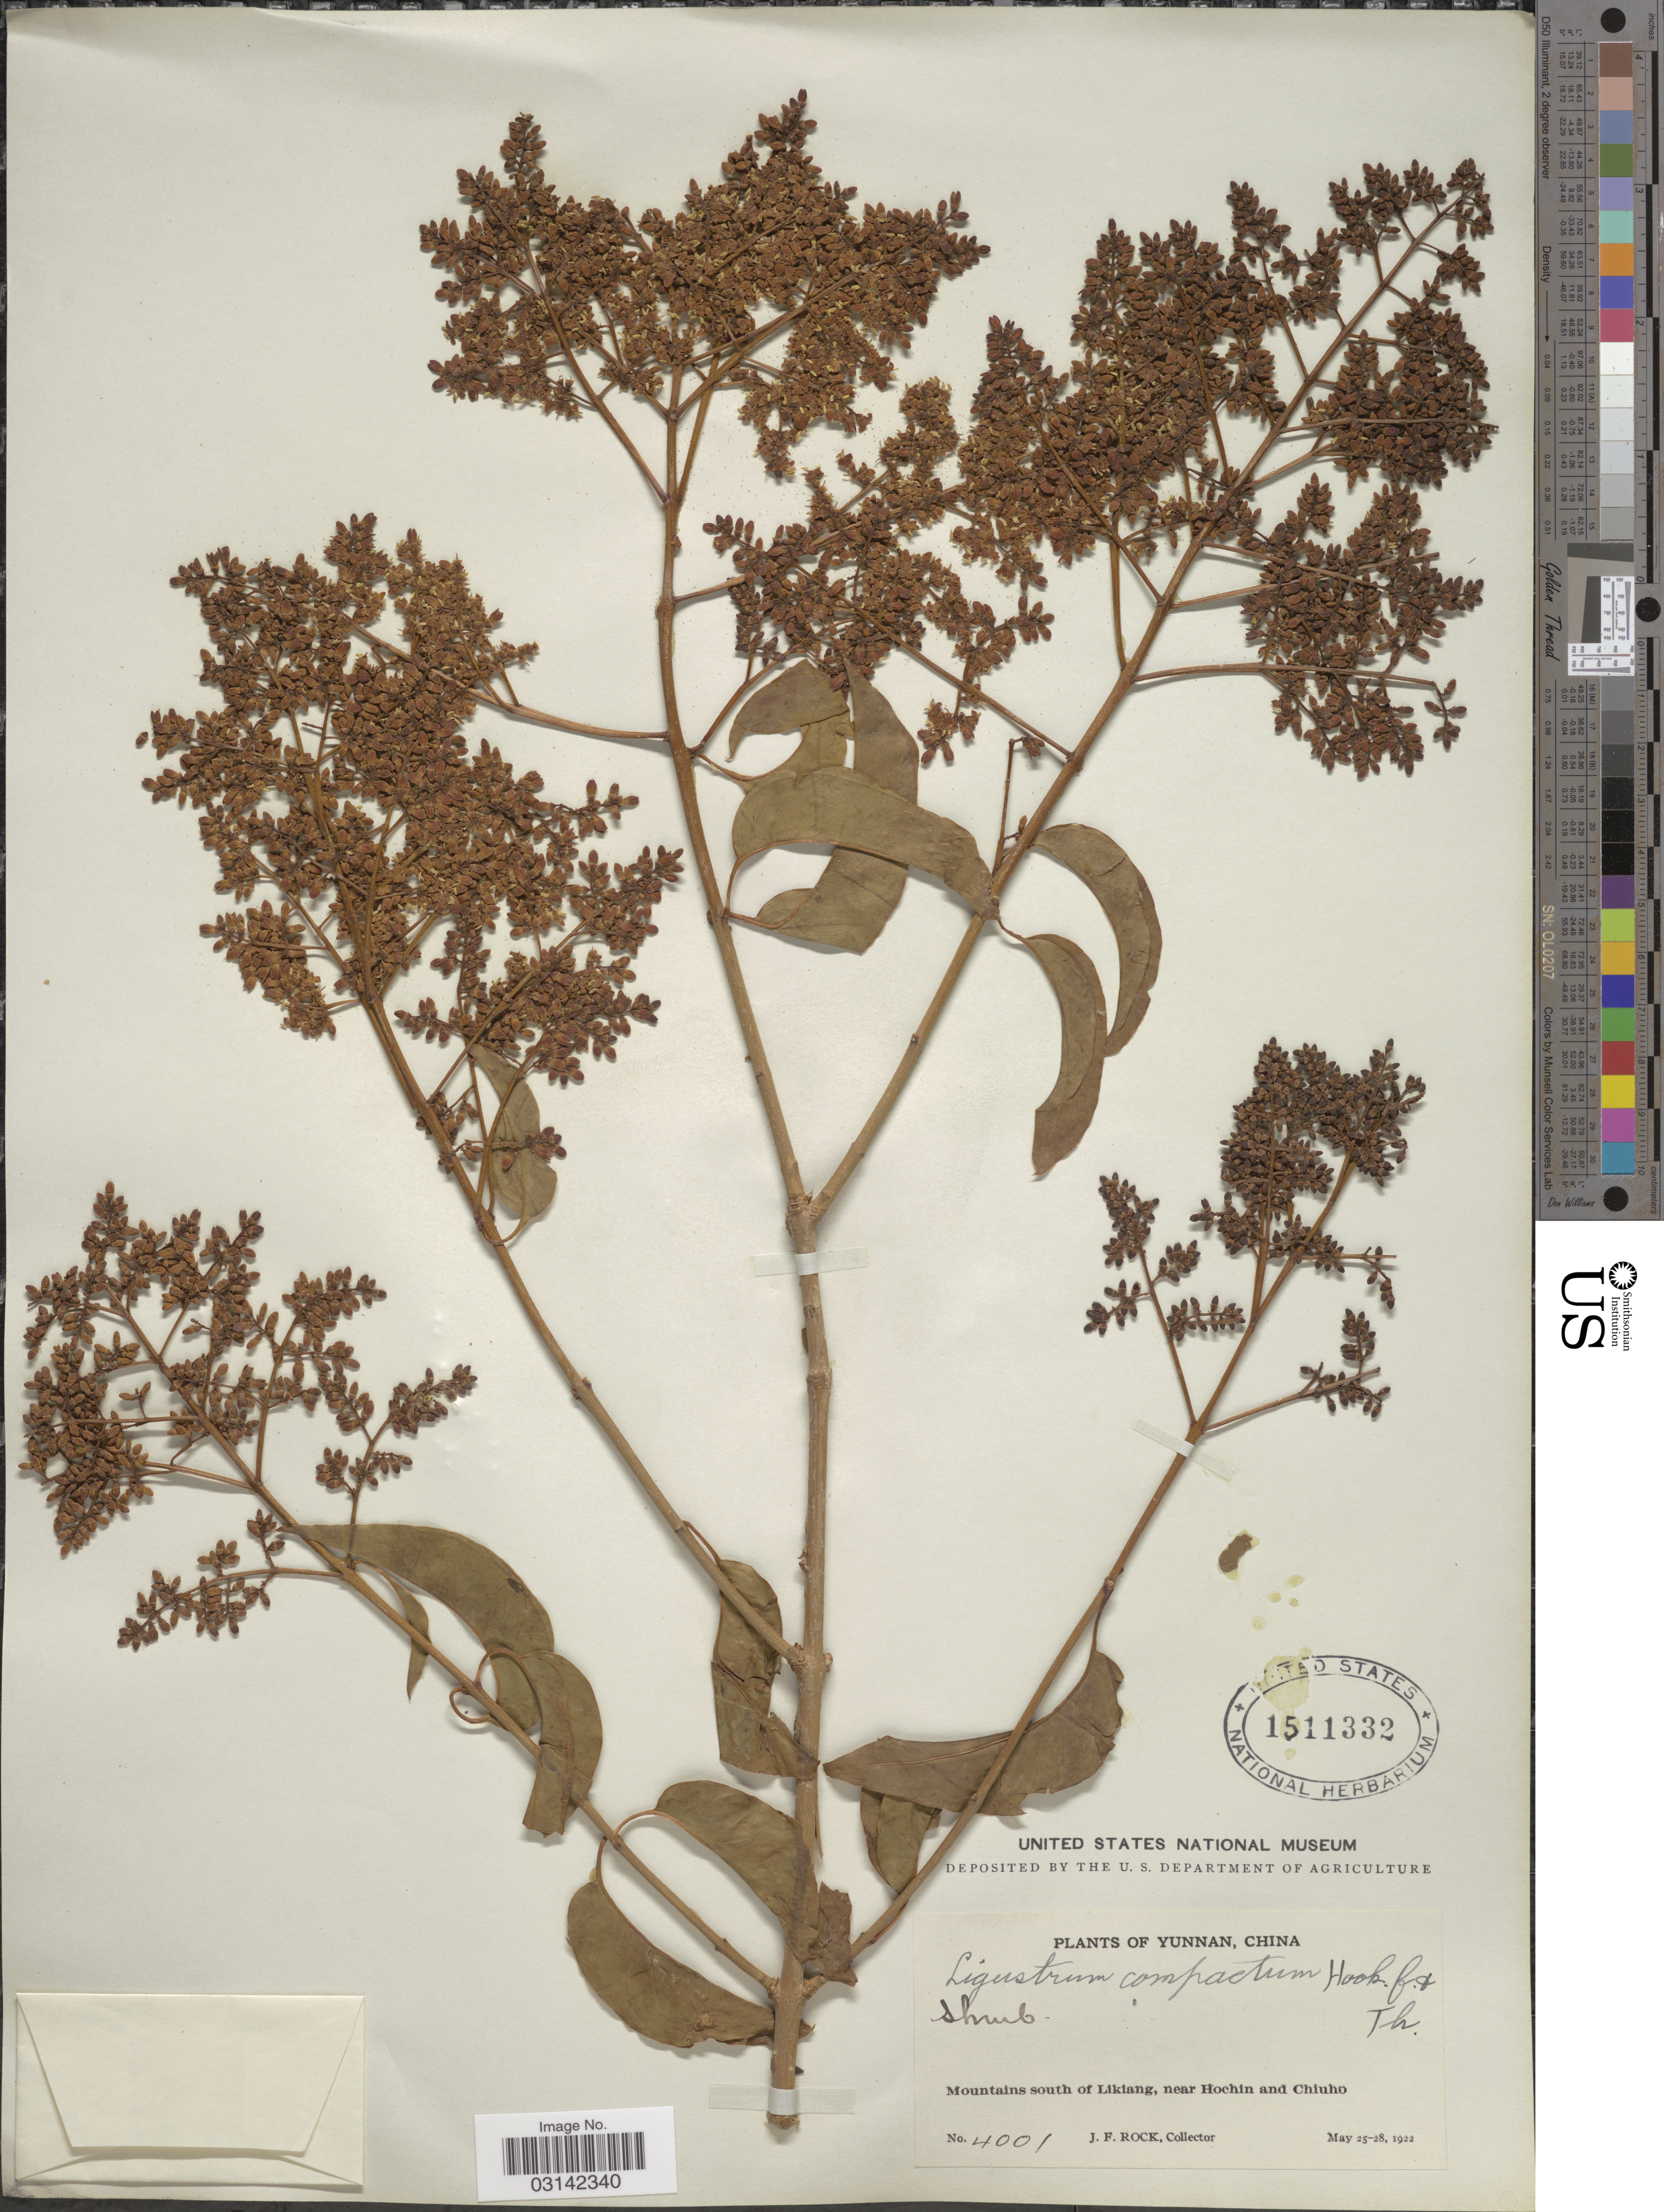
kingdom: Plantae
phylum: Tracheophyta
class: Magnoliopsida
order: Lamiales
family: Oleaceae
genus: Ligustrum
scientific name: Ligustrum compactum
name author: (Wall. ex G. Don) Hook. f. & Thomson ex Brandis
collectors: J. Rock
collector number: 4001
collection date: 1922-05-25/1922-05-28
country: China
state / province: Yunnan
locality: Mountains south of Likiang, near Hochin and Chiuho.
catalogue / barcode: US 1511332